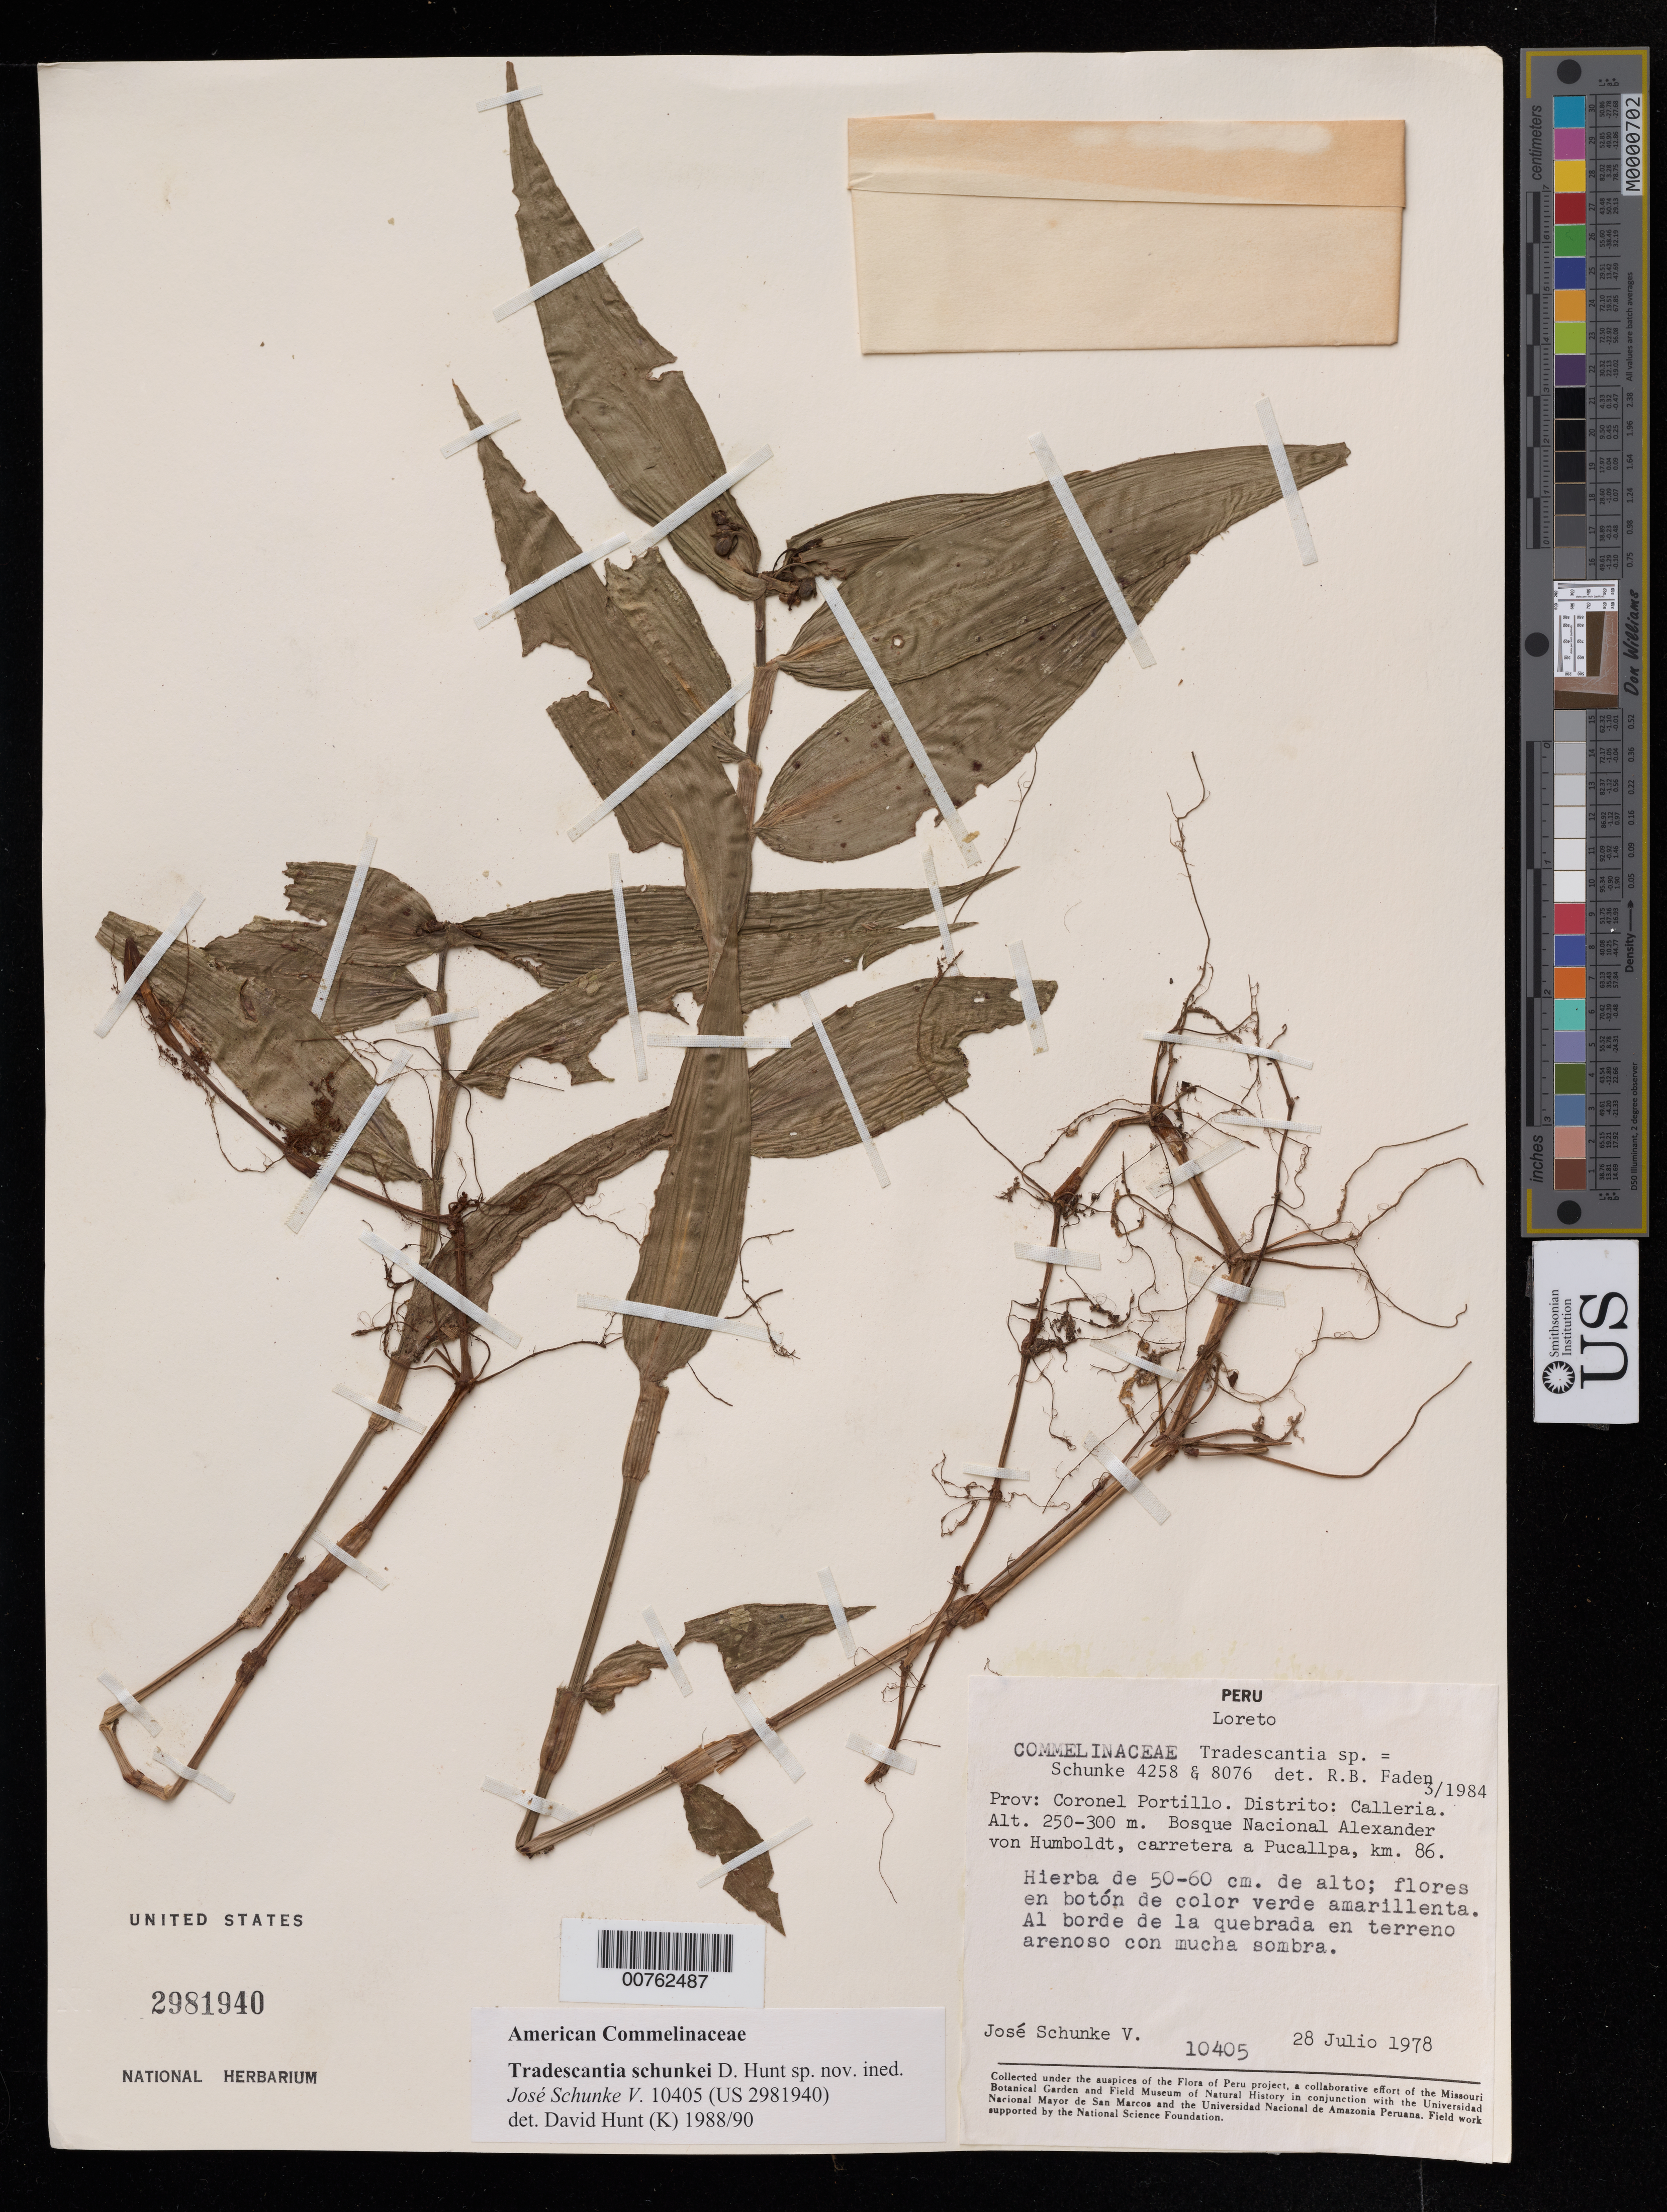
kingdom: Plantae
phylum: Tracheophyta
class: Liliopsida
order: Commelinales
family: Commelinaceae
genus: Tradescantia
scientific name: Tradescantia sp.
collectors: J. Schunke Vigo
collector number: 10405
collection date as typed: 28 Jul 1978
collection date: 1978-07-28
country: Peru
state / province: Ucayali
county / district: Coronel Portillo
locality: Calleria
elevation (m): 250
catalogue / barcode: US 2981940